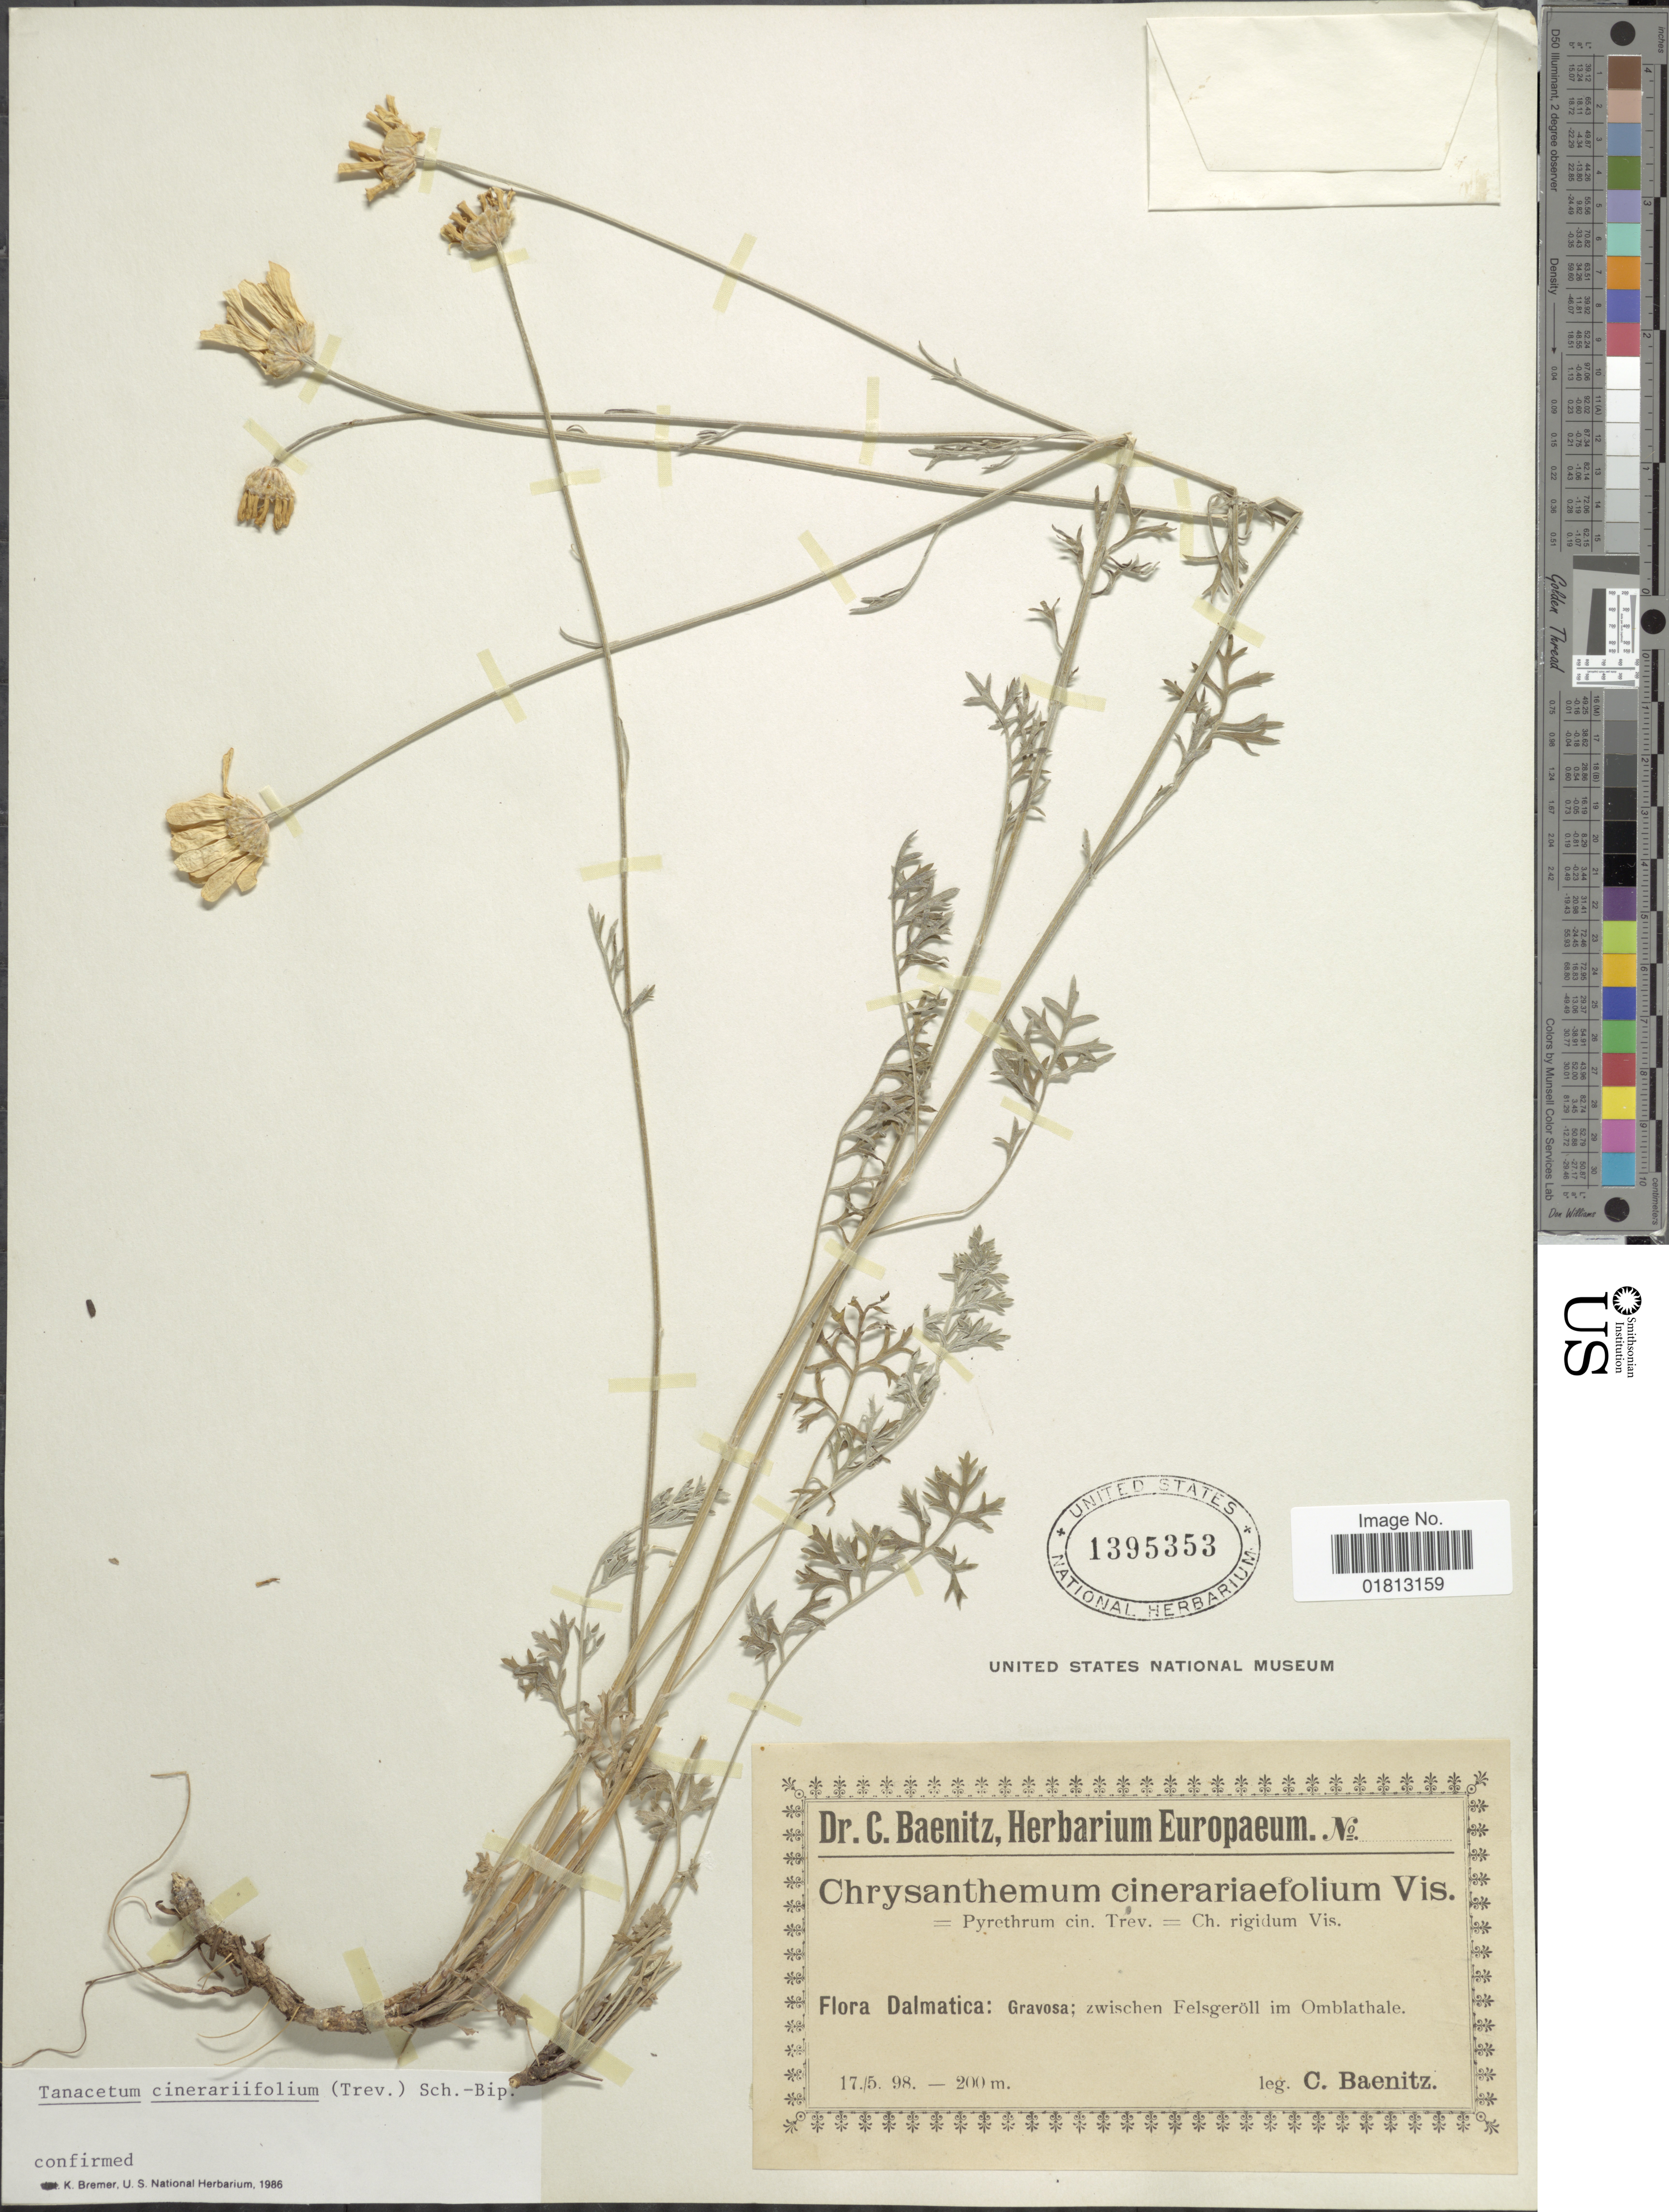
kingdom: Plantae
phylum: Tracheophyta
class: Magnoliopsida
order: Asterales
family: Asteraceae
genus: Tanacetum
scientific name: Tanacetum cinerariifolium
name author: (Trevis.) Schult.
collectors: C. G. Baenitz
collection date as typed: Transcribed d/m/y: 17/5/98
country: Croatia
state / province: Dubrovnik-Neretva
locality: Dalmatica: Gravosa; zwischen Felsgeroll im Omblathale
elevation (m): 200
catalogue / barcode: US 1395353